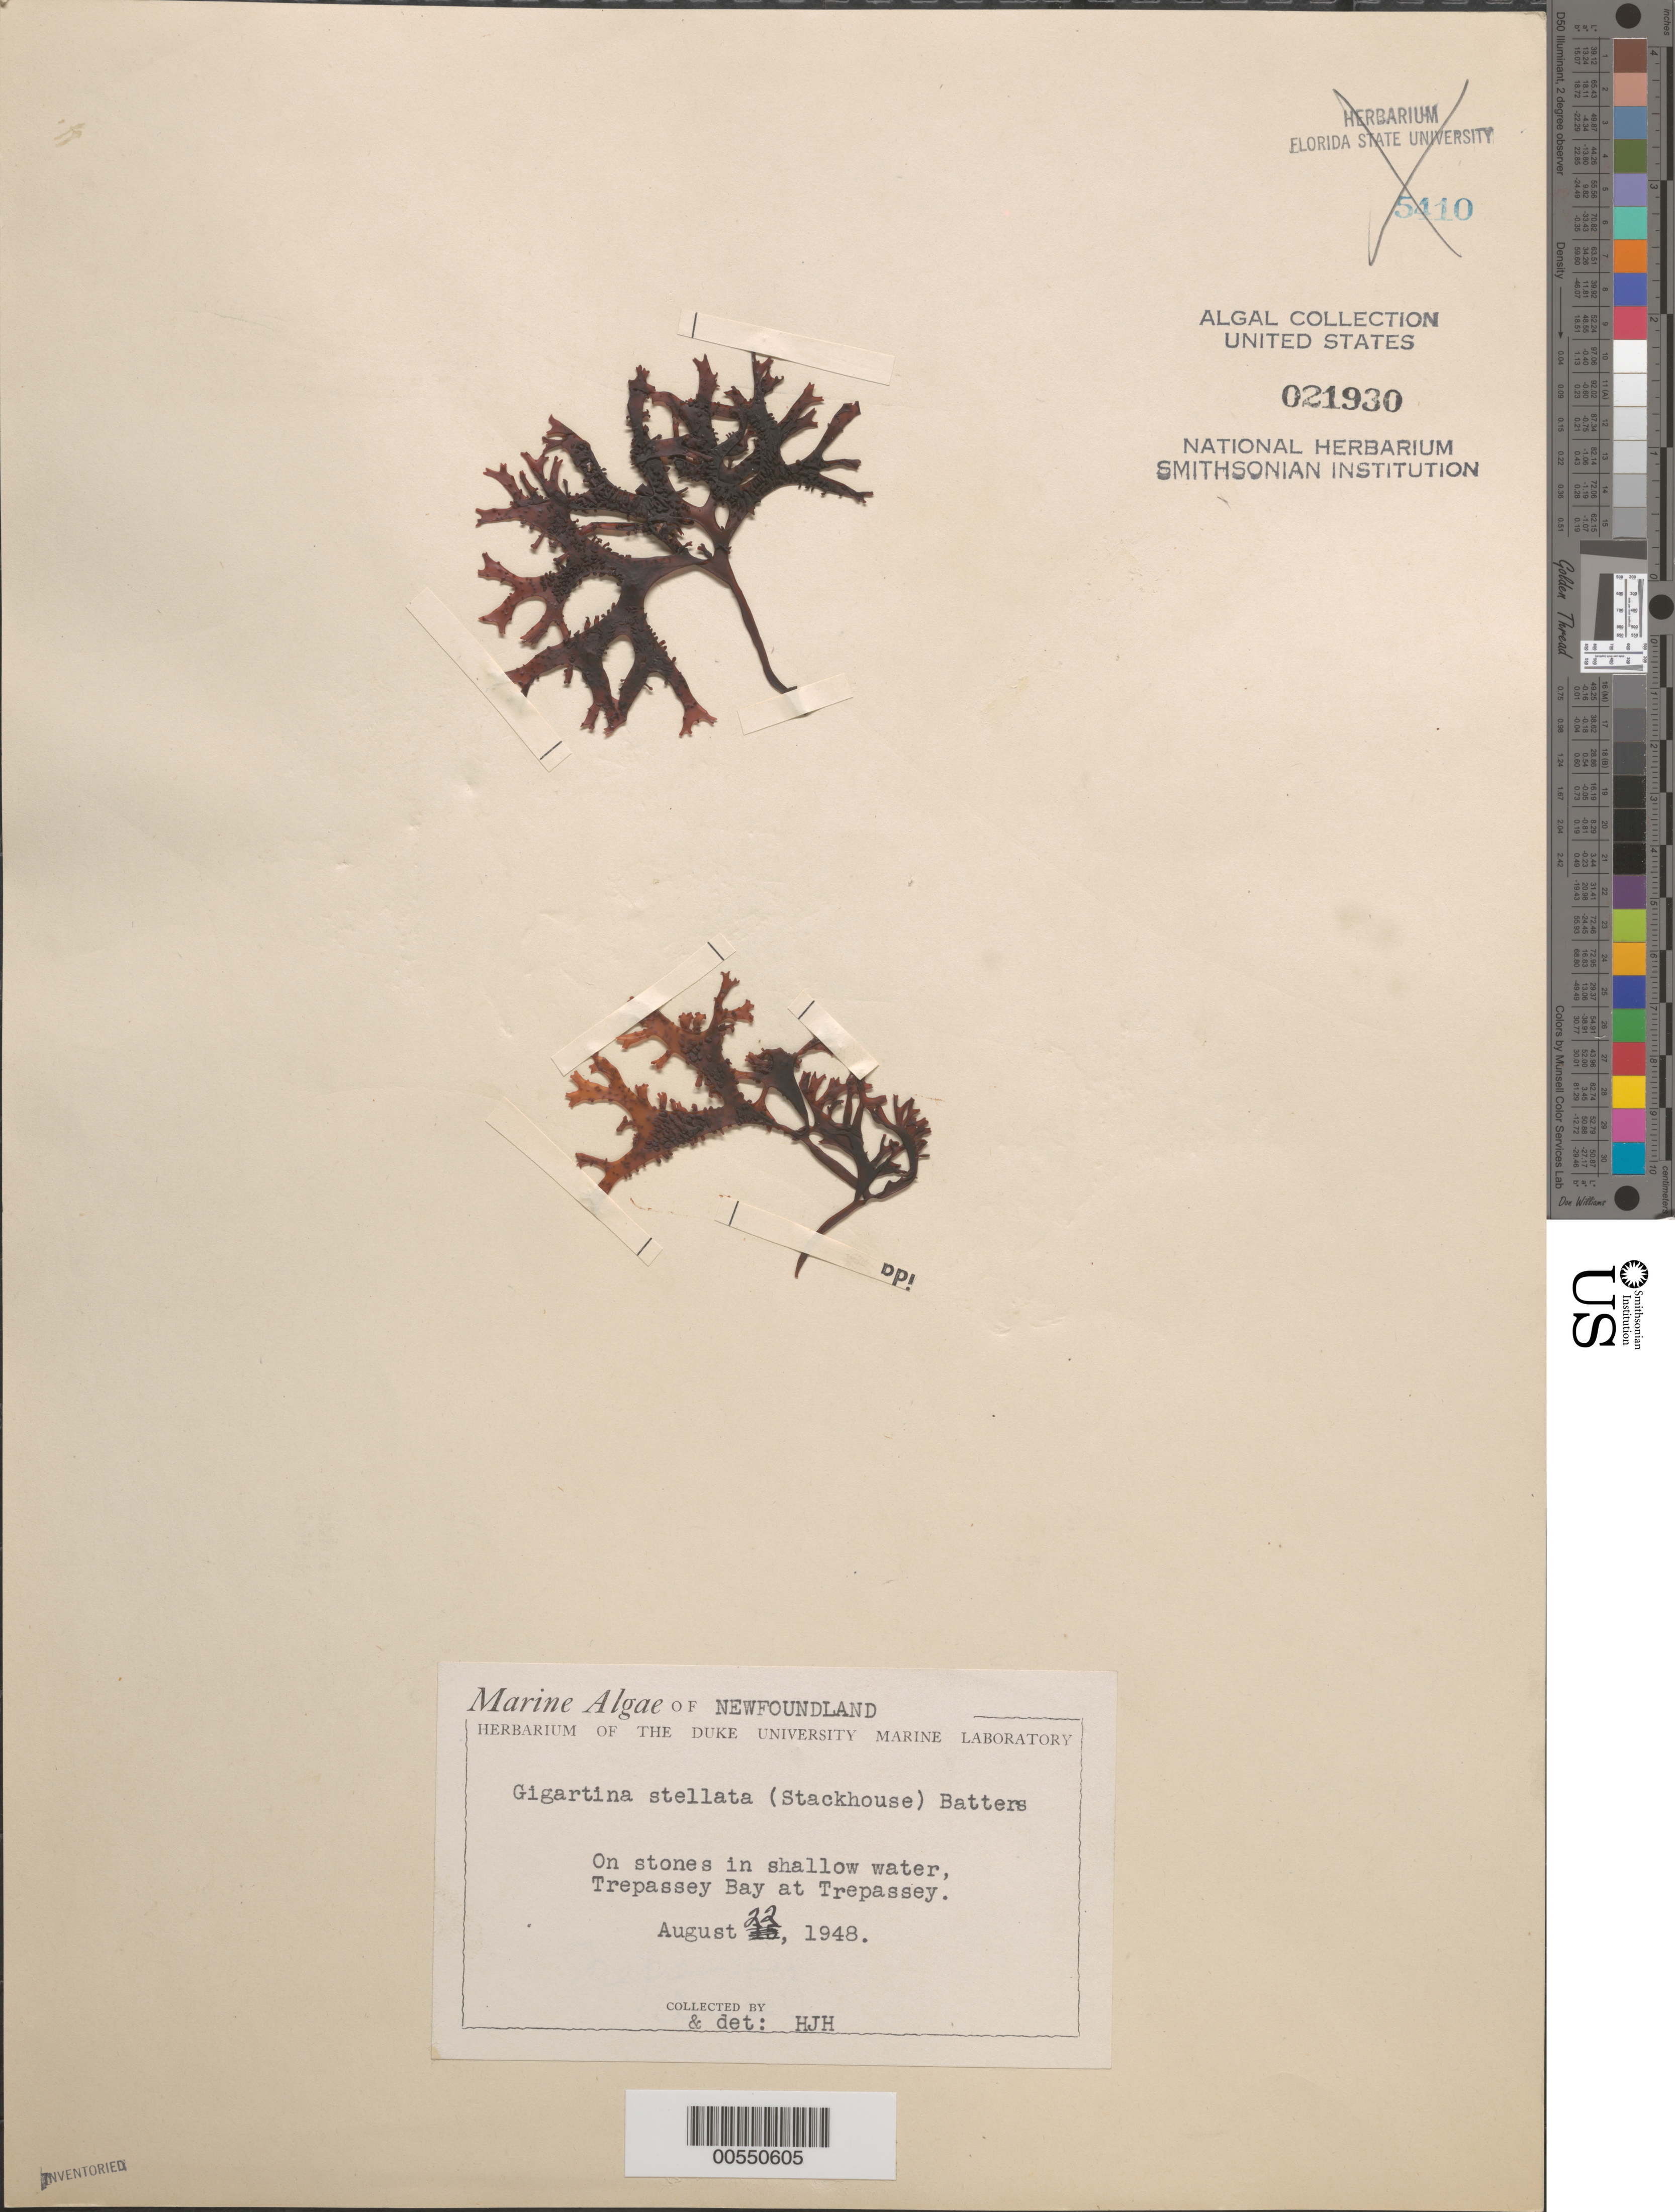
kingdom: Plantae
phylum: Rhodophyta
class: Florideophyceae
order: Gigartinales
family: Phyllophoraceae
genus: Mastocarpus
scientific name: Mastocarpus stellatus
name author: (Stackh.) Guiry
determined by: Algae name updating Project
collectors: H. J. Humm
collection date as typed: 22 Aug 1948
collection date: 1948-08-22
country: Canada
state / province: Newfoundland and Labrador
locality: Trepassey Bay, Trepassey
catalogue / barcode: US 21930